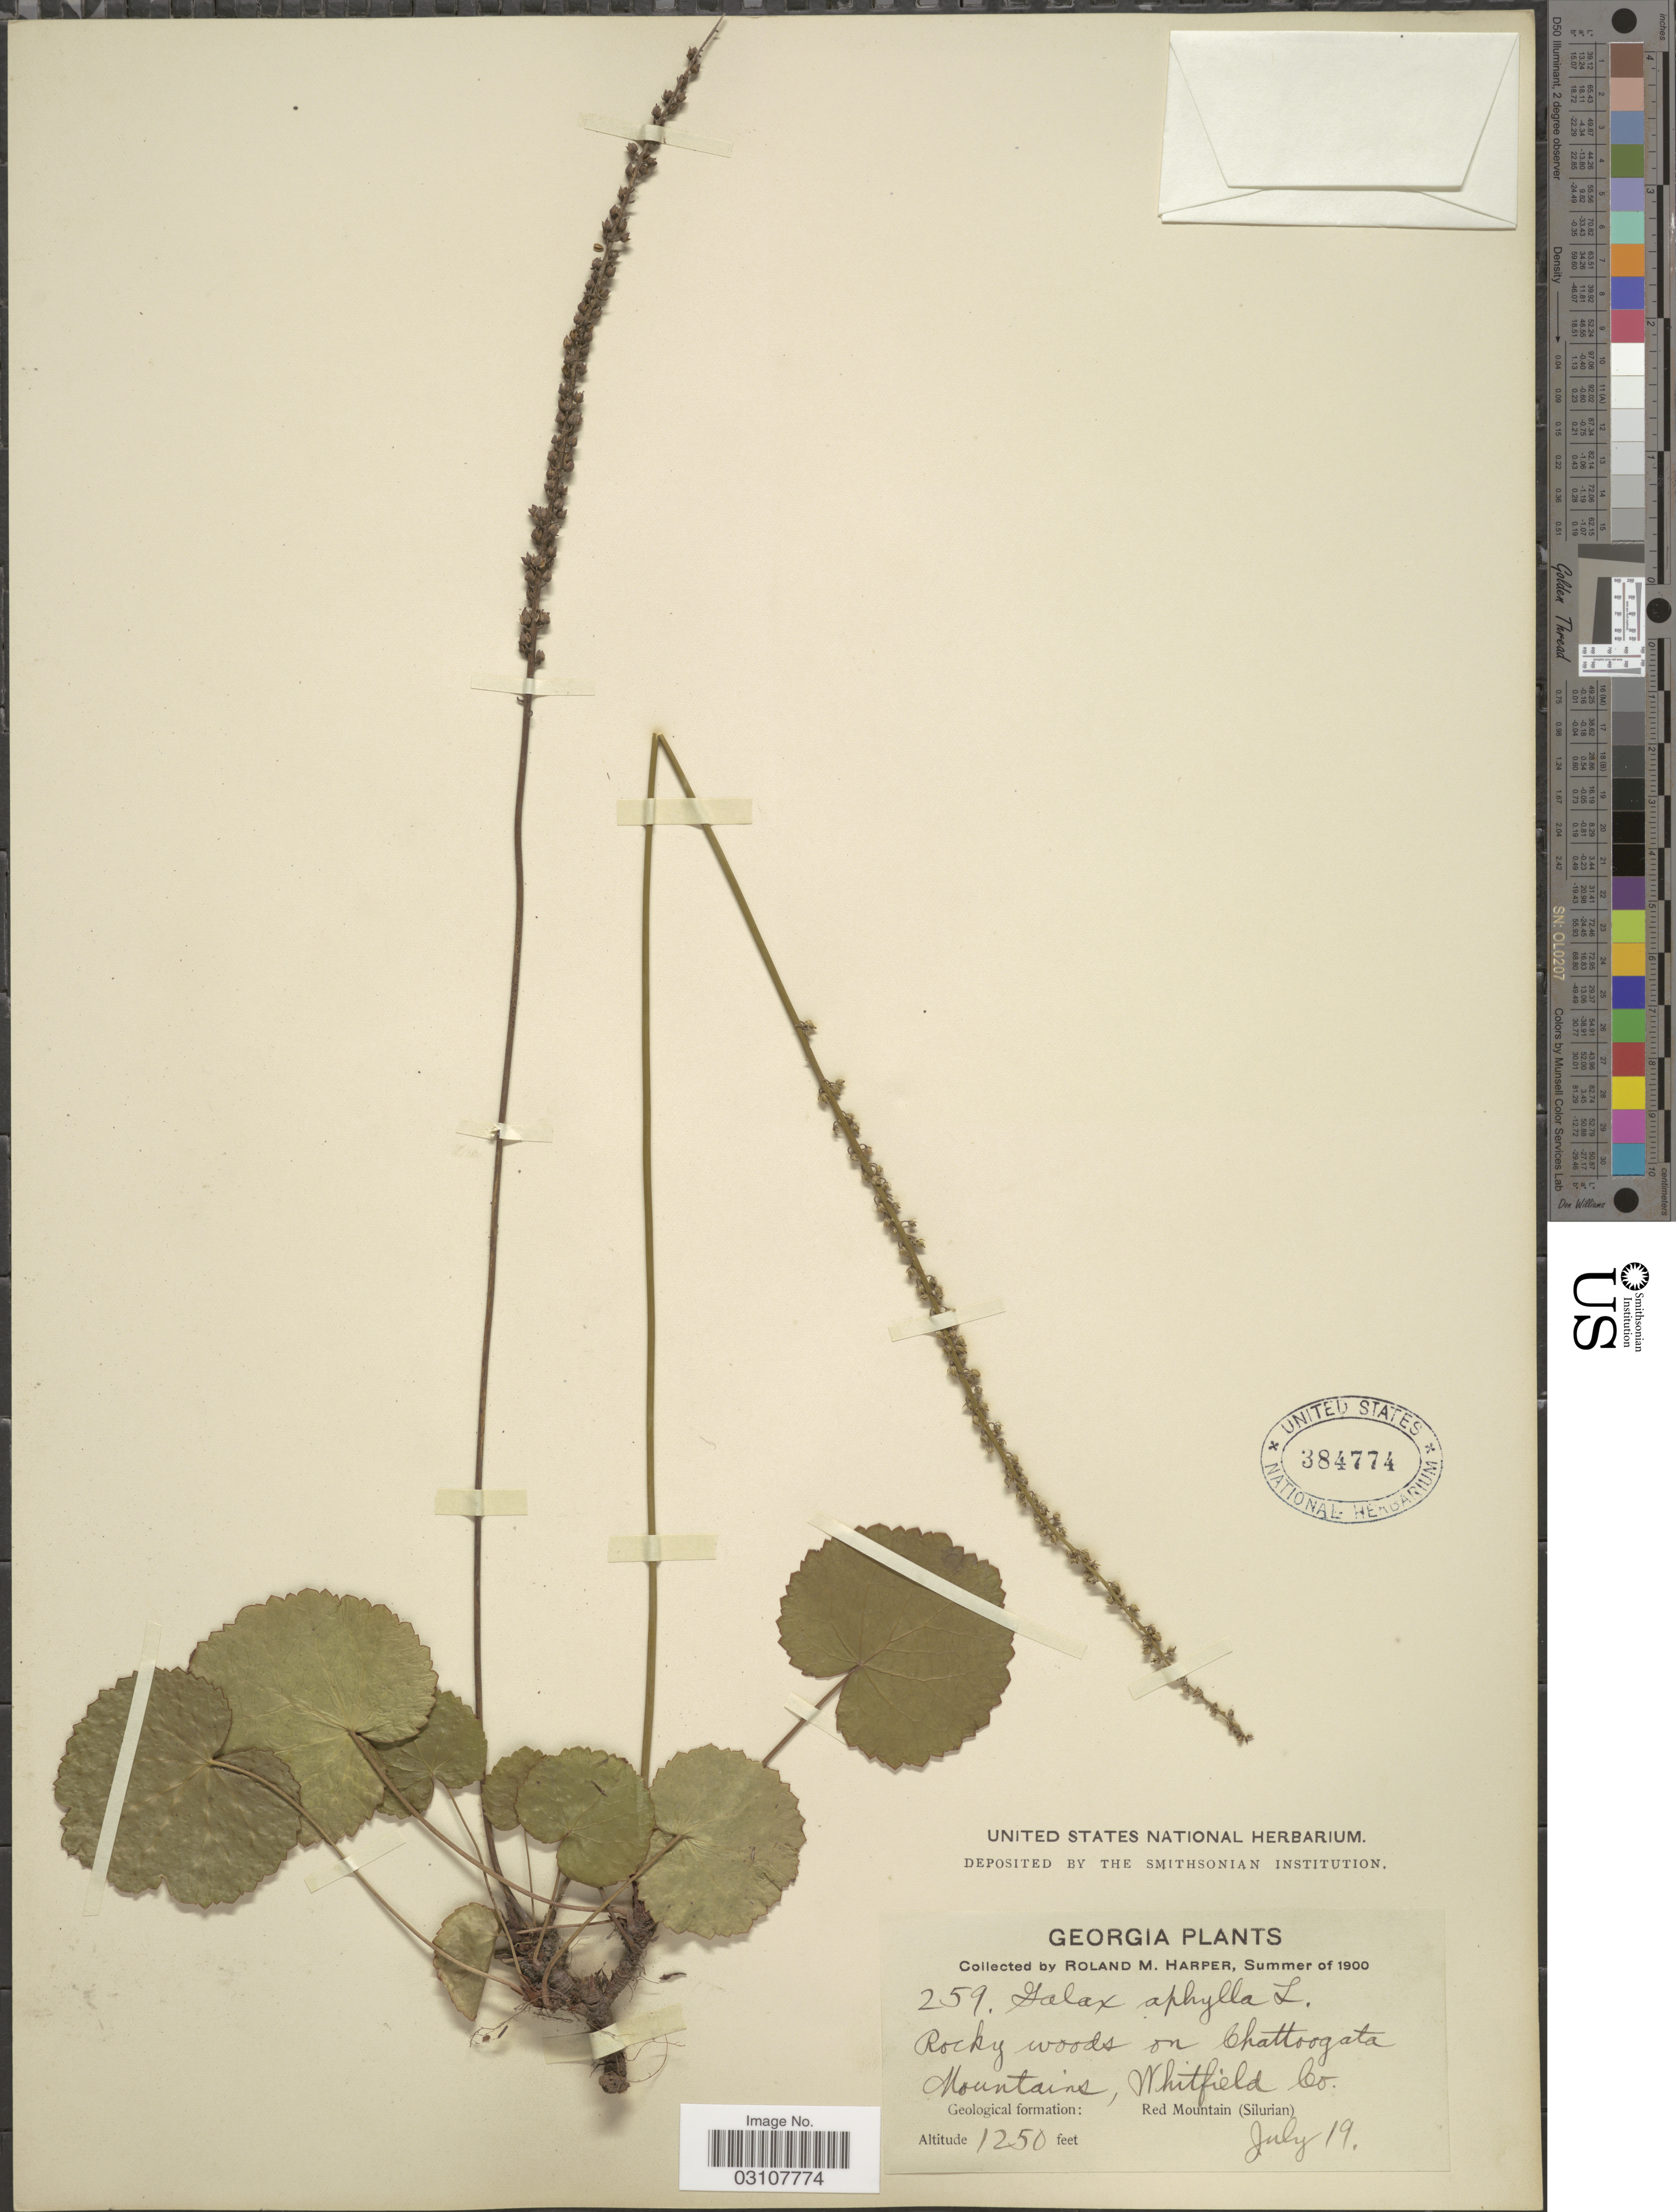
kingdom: Plantae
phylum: Tracheophyta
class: Magnoliopsida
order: Ericales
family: Diapensiaceae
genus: Galax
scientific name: Galax urceolata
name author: (Poir.) Brummitt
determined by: Gaynor, Michelle L., (FLAS), University of Florida (UNITED STATES)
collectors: R. M. Harper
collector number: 259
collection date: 1900-07-19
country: United States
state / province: Georgia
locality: On Chattoogata Mountains, Whitfield Co. Geological formation: Red Mountain (Silurian).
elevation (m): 381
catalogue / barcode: US 384774